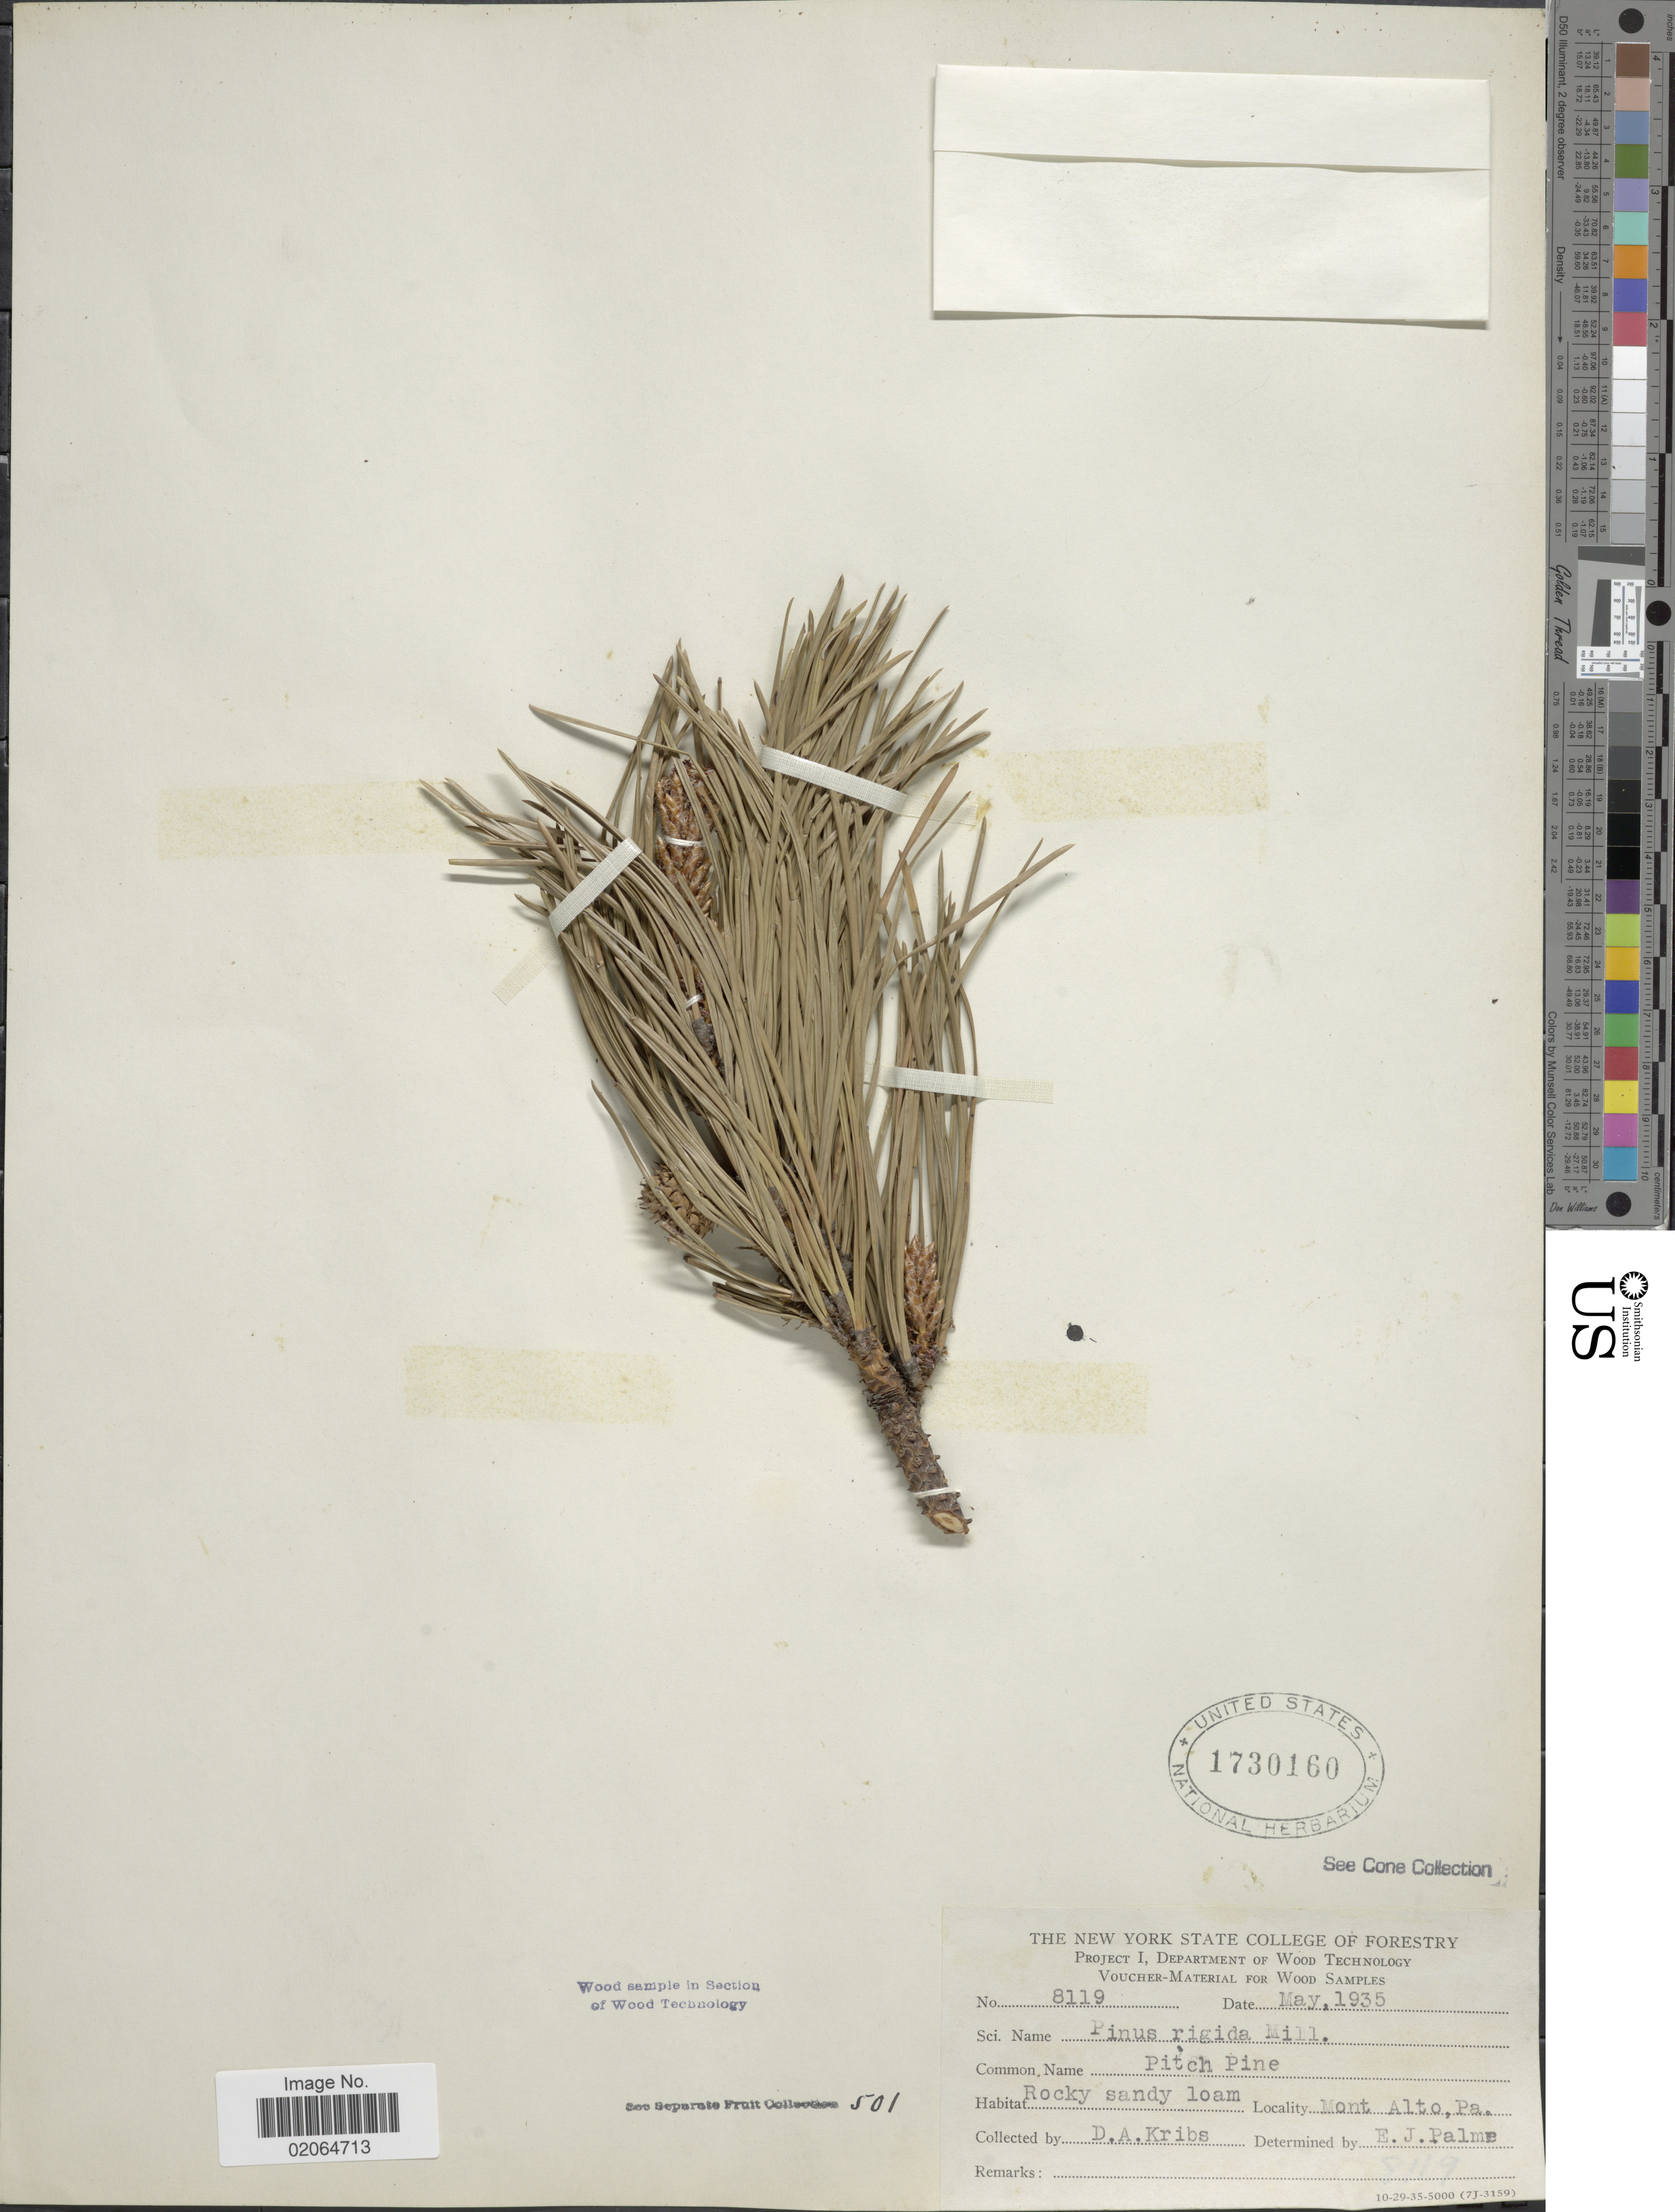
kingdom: Plantae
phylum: Tracheophyta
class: Pinopsida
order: Pinales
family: Pinaceae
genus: Pinus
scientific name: Pinus rigida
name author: Mill.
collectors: D. Kribs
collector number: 8119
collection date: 1935-05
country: United States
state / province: Pennsylvania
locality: Mont Alto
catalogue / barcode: US 1730160